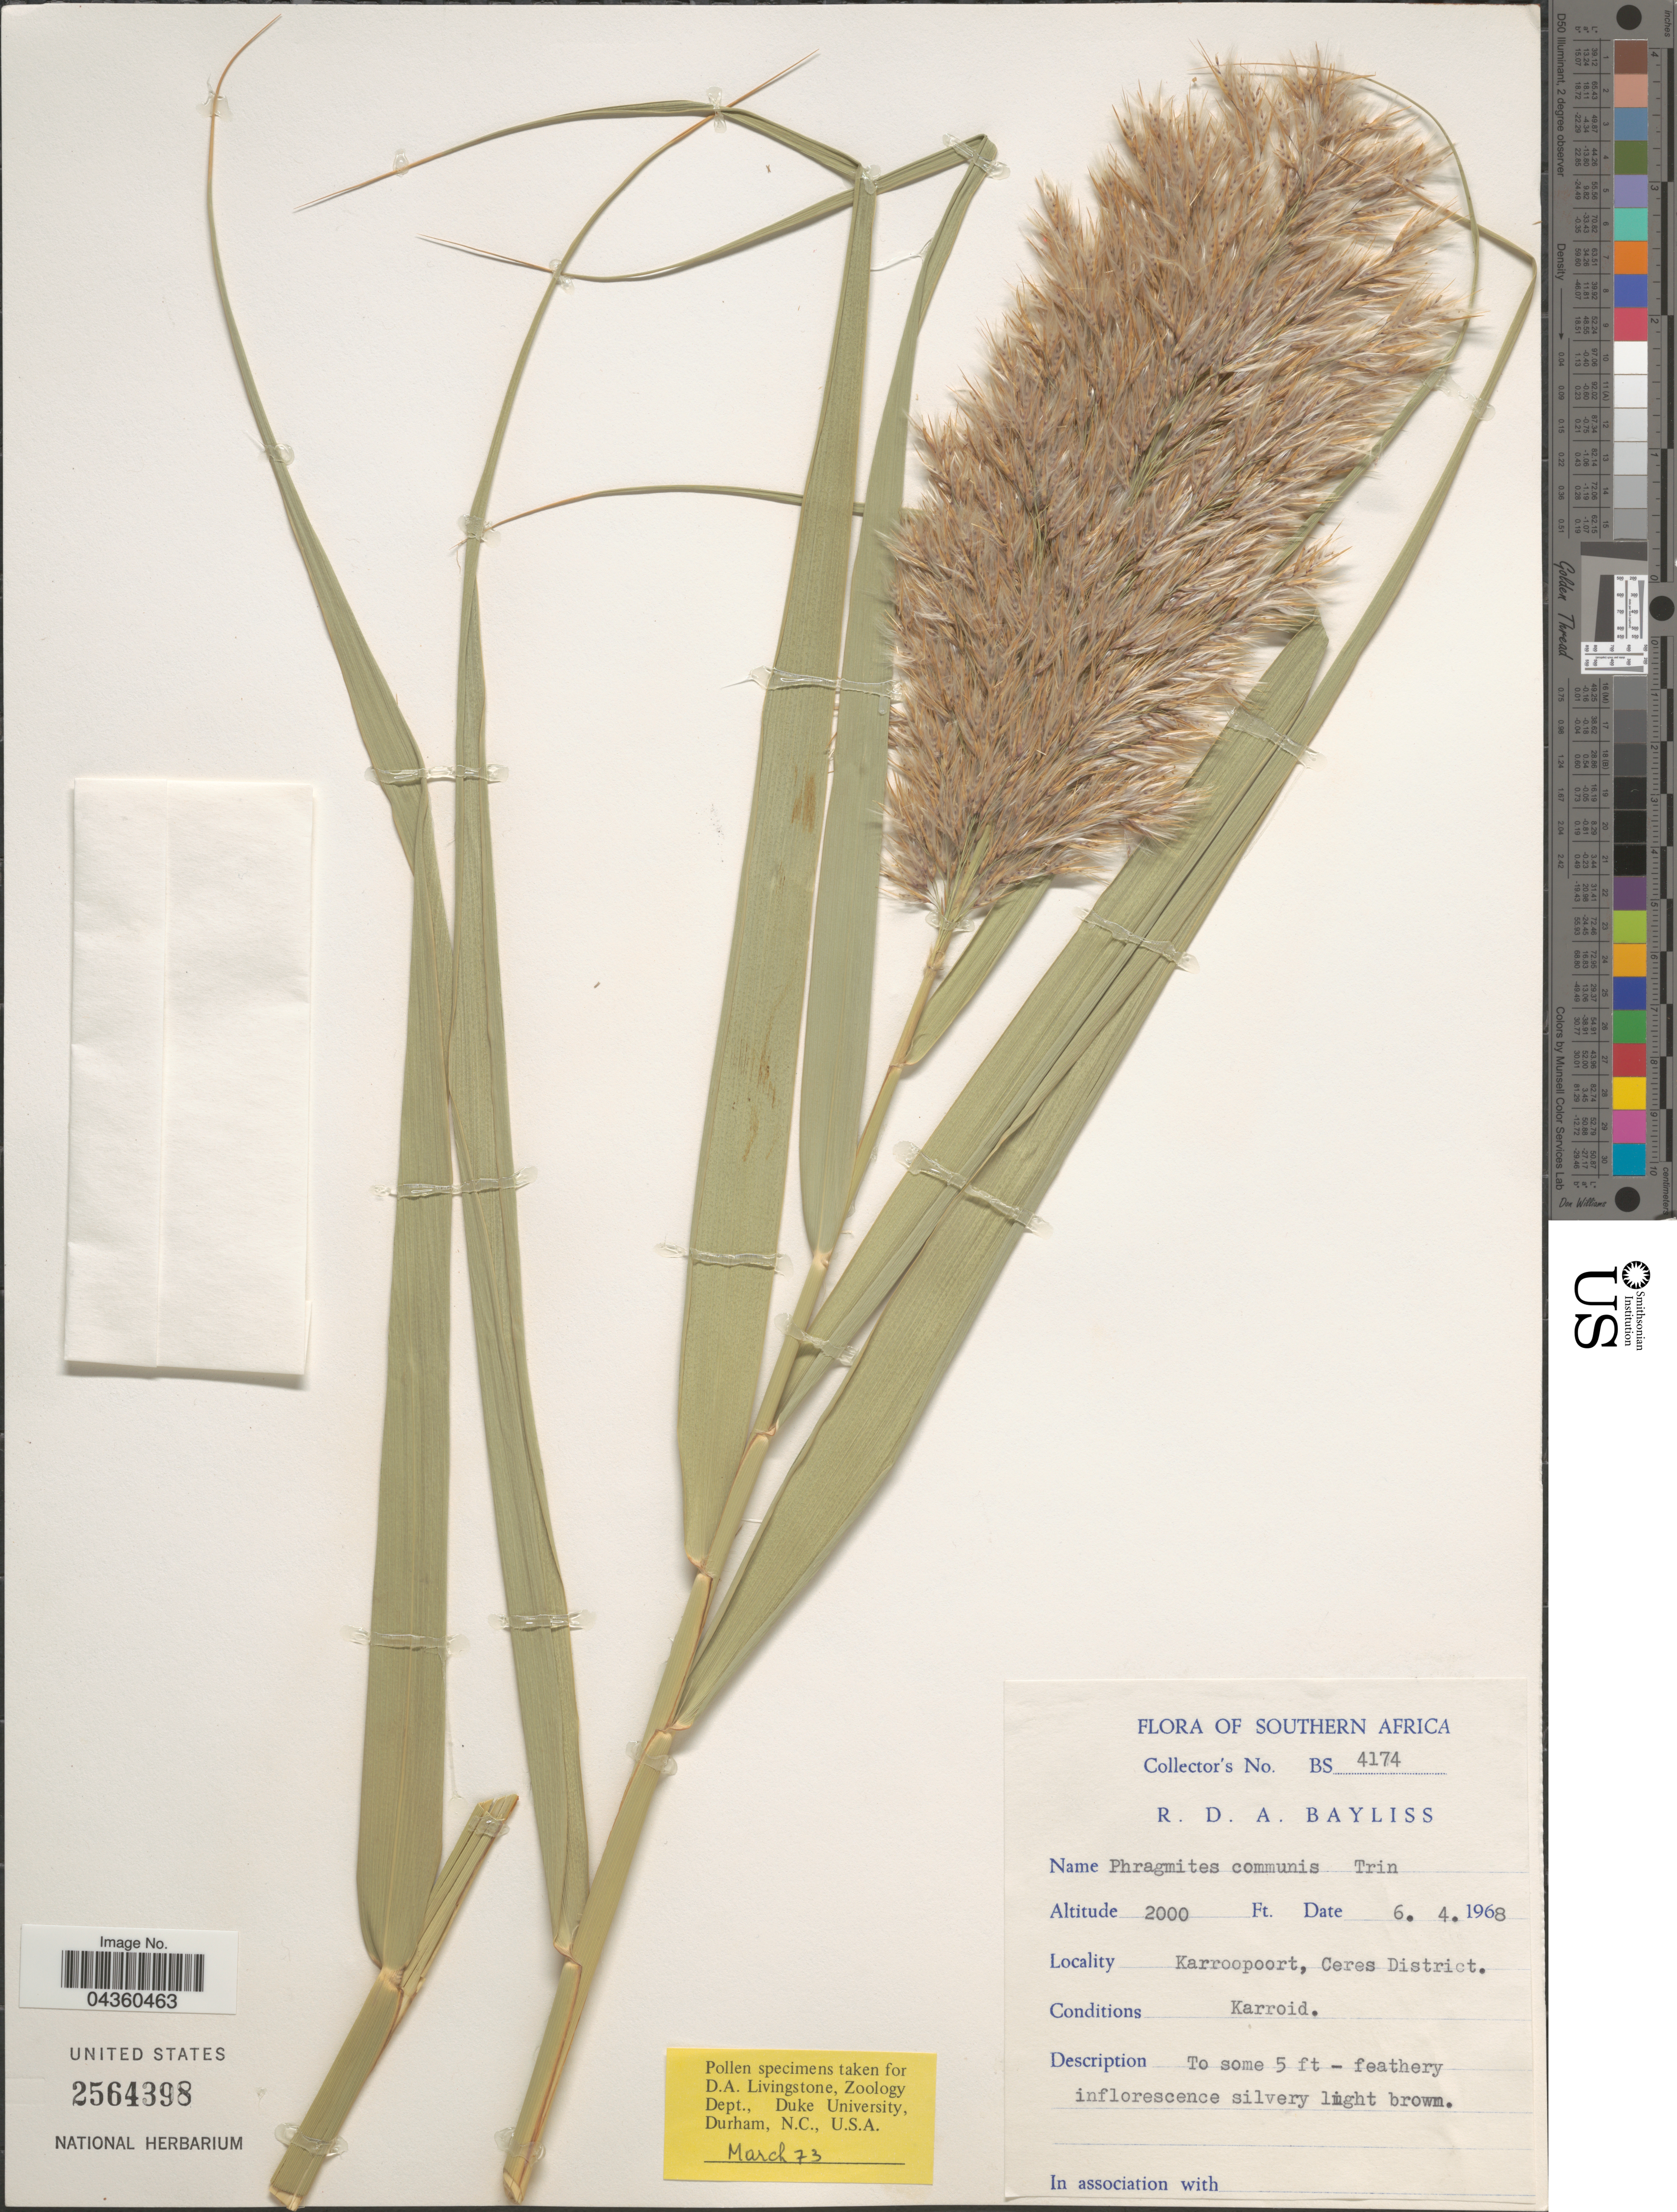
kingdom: Plantae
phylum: Tracheophyta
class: Liliopsida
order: Poales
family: Poaceae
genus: Phragmites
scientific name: Phragmites australis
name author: (Cav.) Trin. ex Steud.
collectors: R. Bayliss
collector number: BS4174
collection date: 1968-04-06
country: South Africa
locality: Southern Africa. Karroopoort, Ceres District.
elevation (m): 610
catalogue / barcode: US 2564398